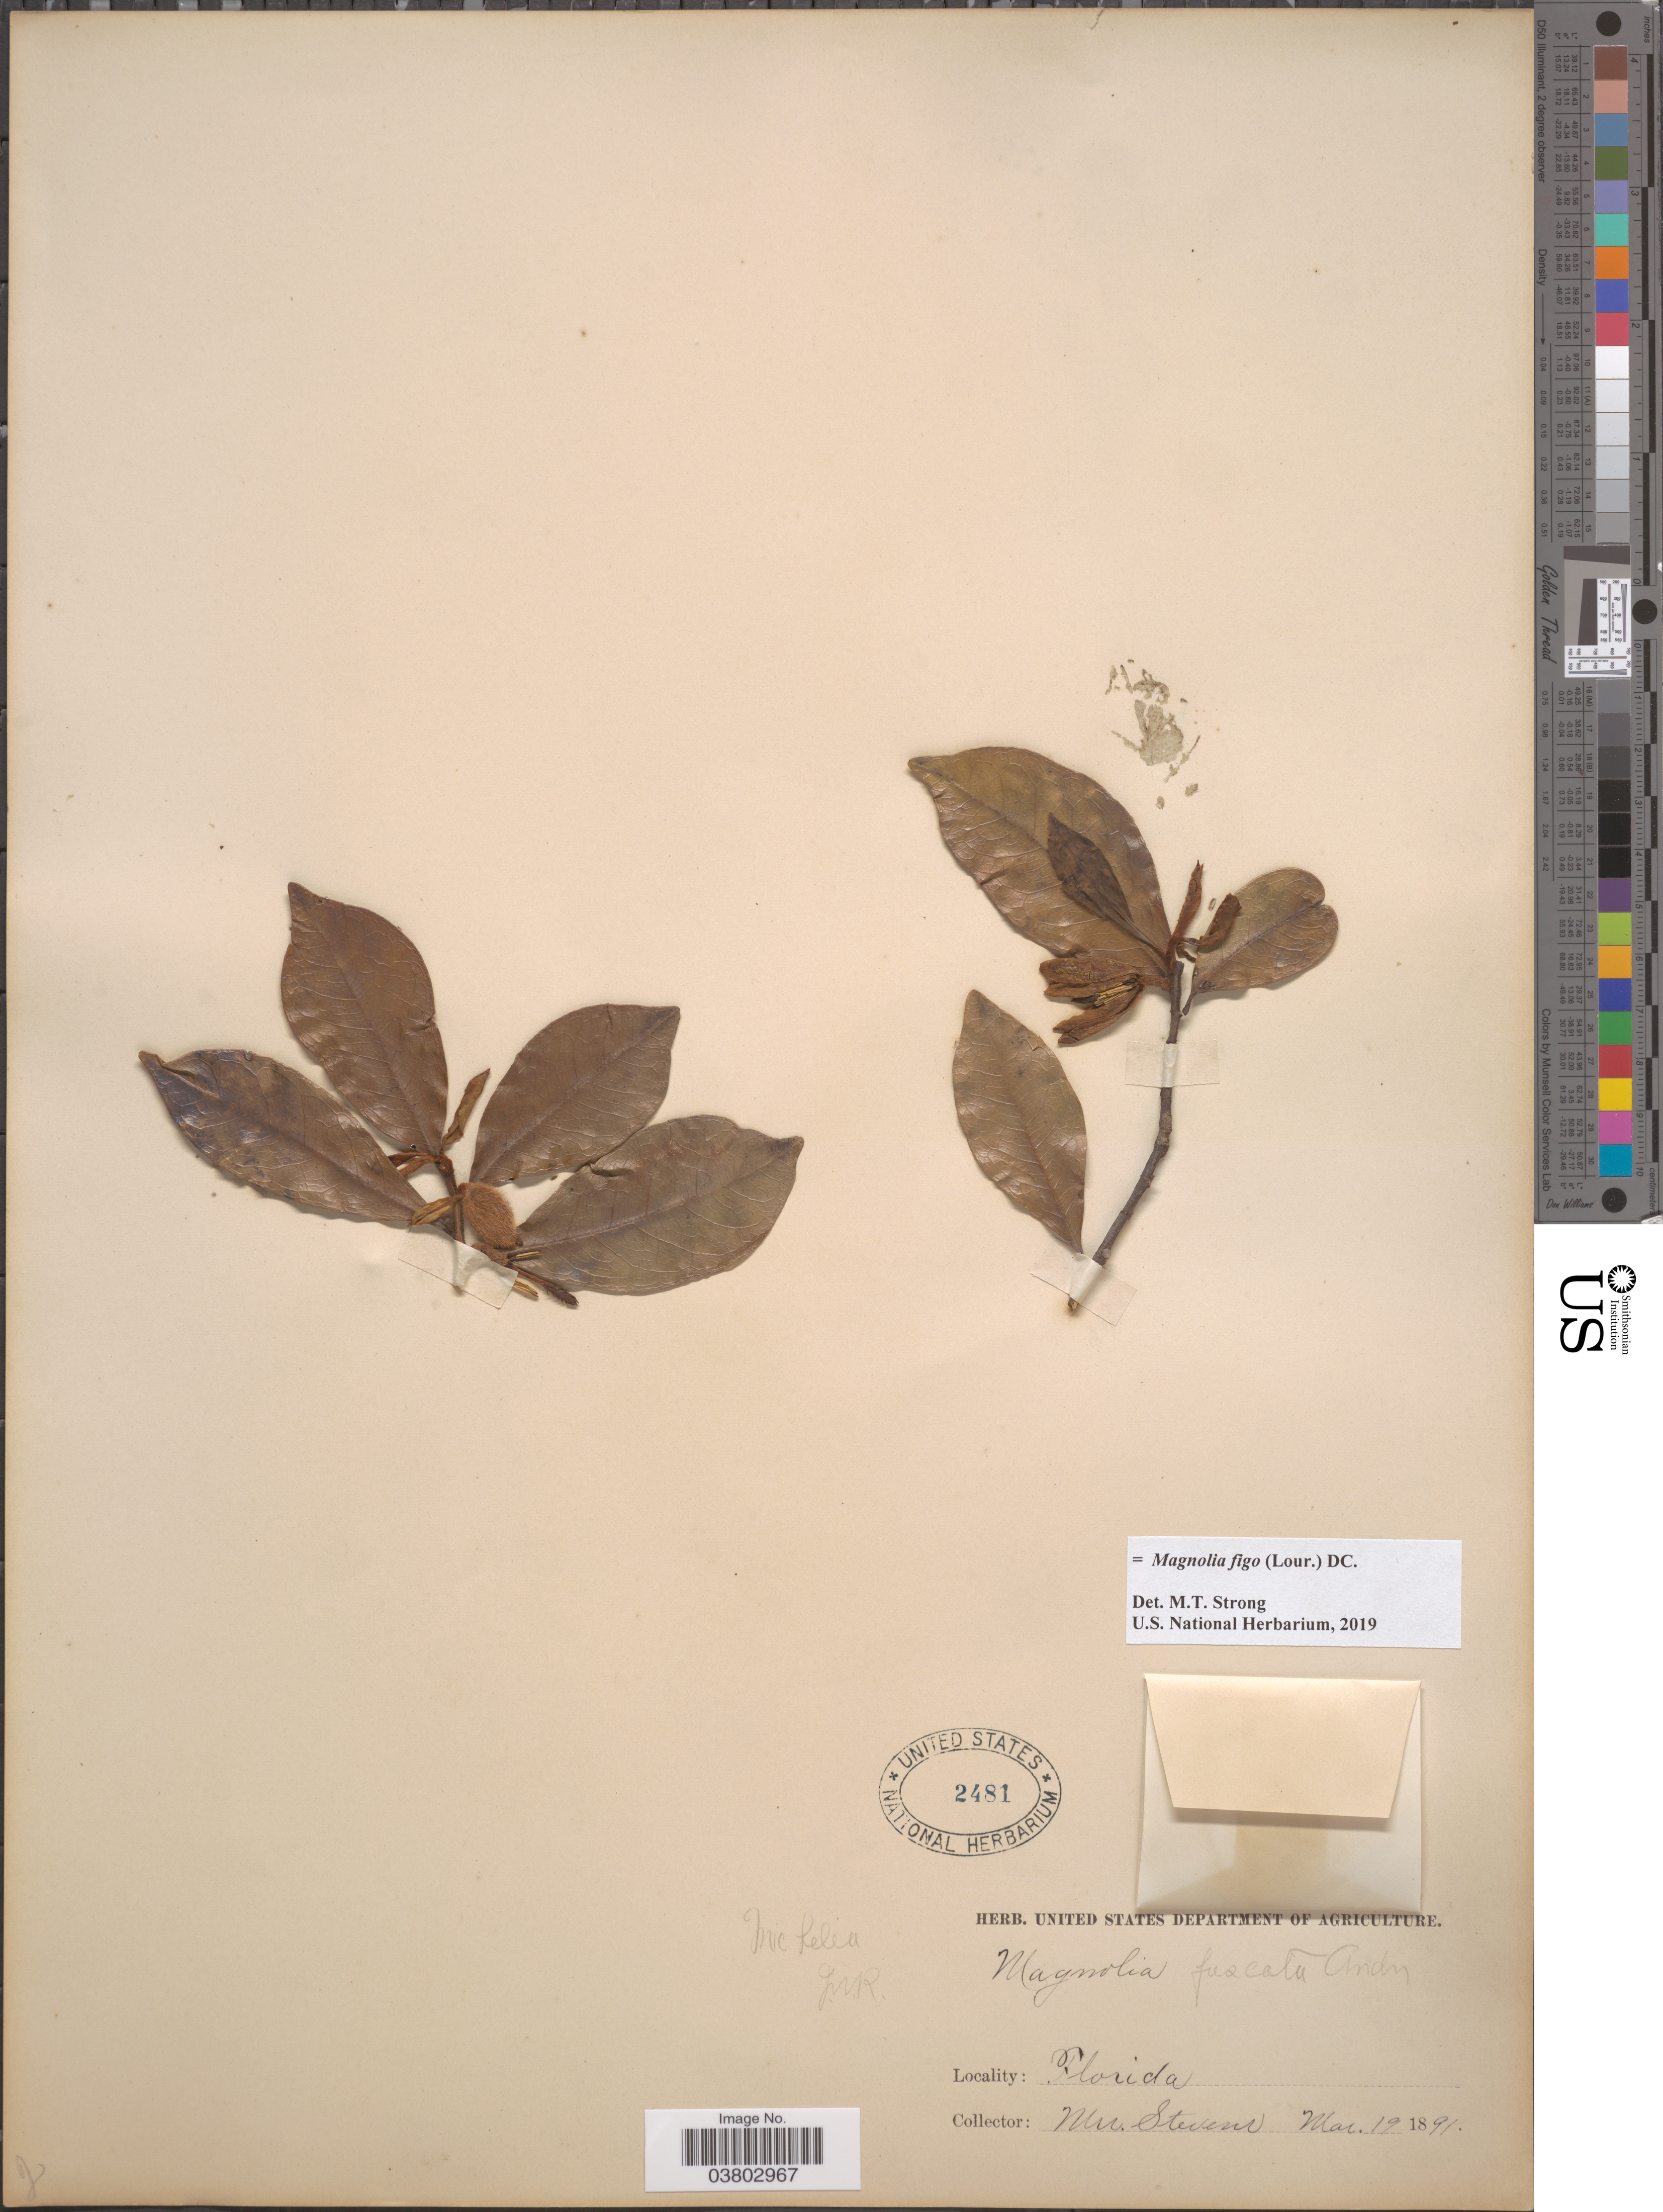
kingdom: Plantae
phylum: Tracheophyta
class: Magnoliopsida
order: Magnoliales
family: Magnoliaceae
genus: Magnolia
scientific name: Magnolia figo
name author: (Lour.) DC.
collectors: -. Stevens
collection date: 1891-03-19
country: United States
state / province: Florida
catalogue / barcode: US 2481